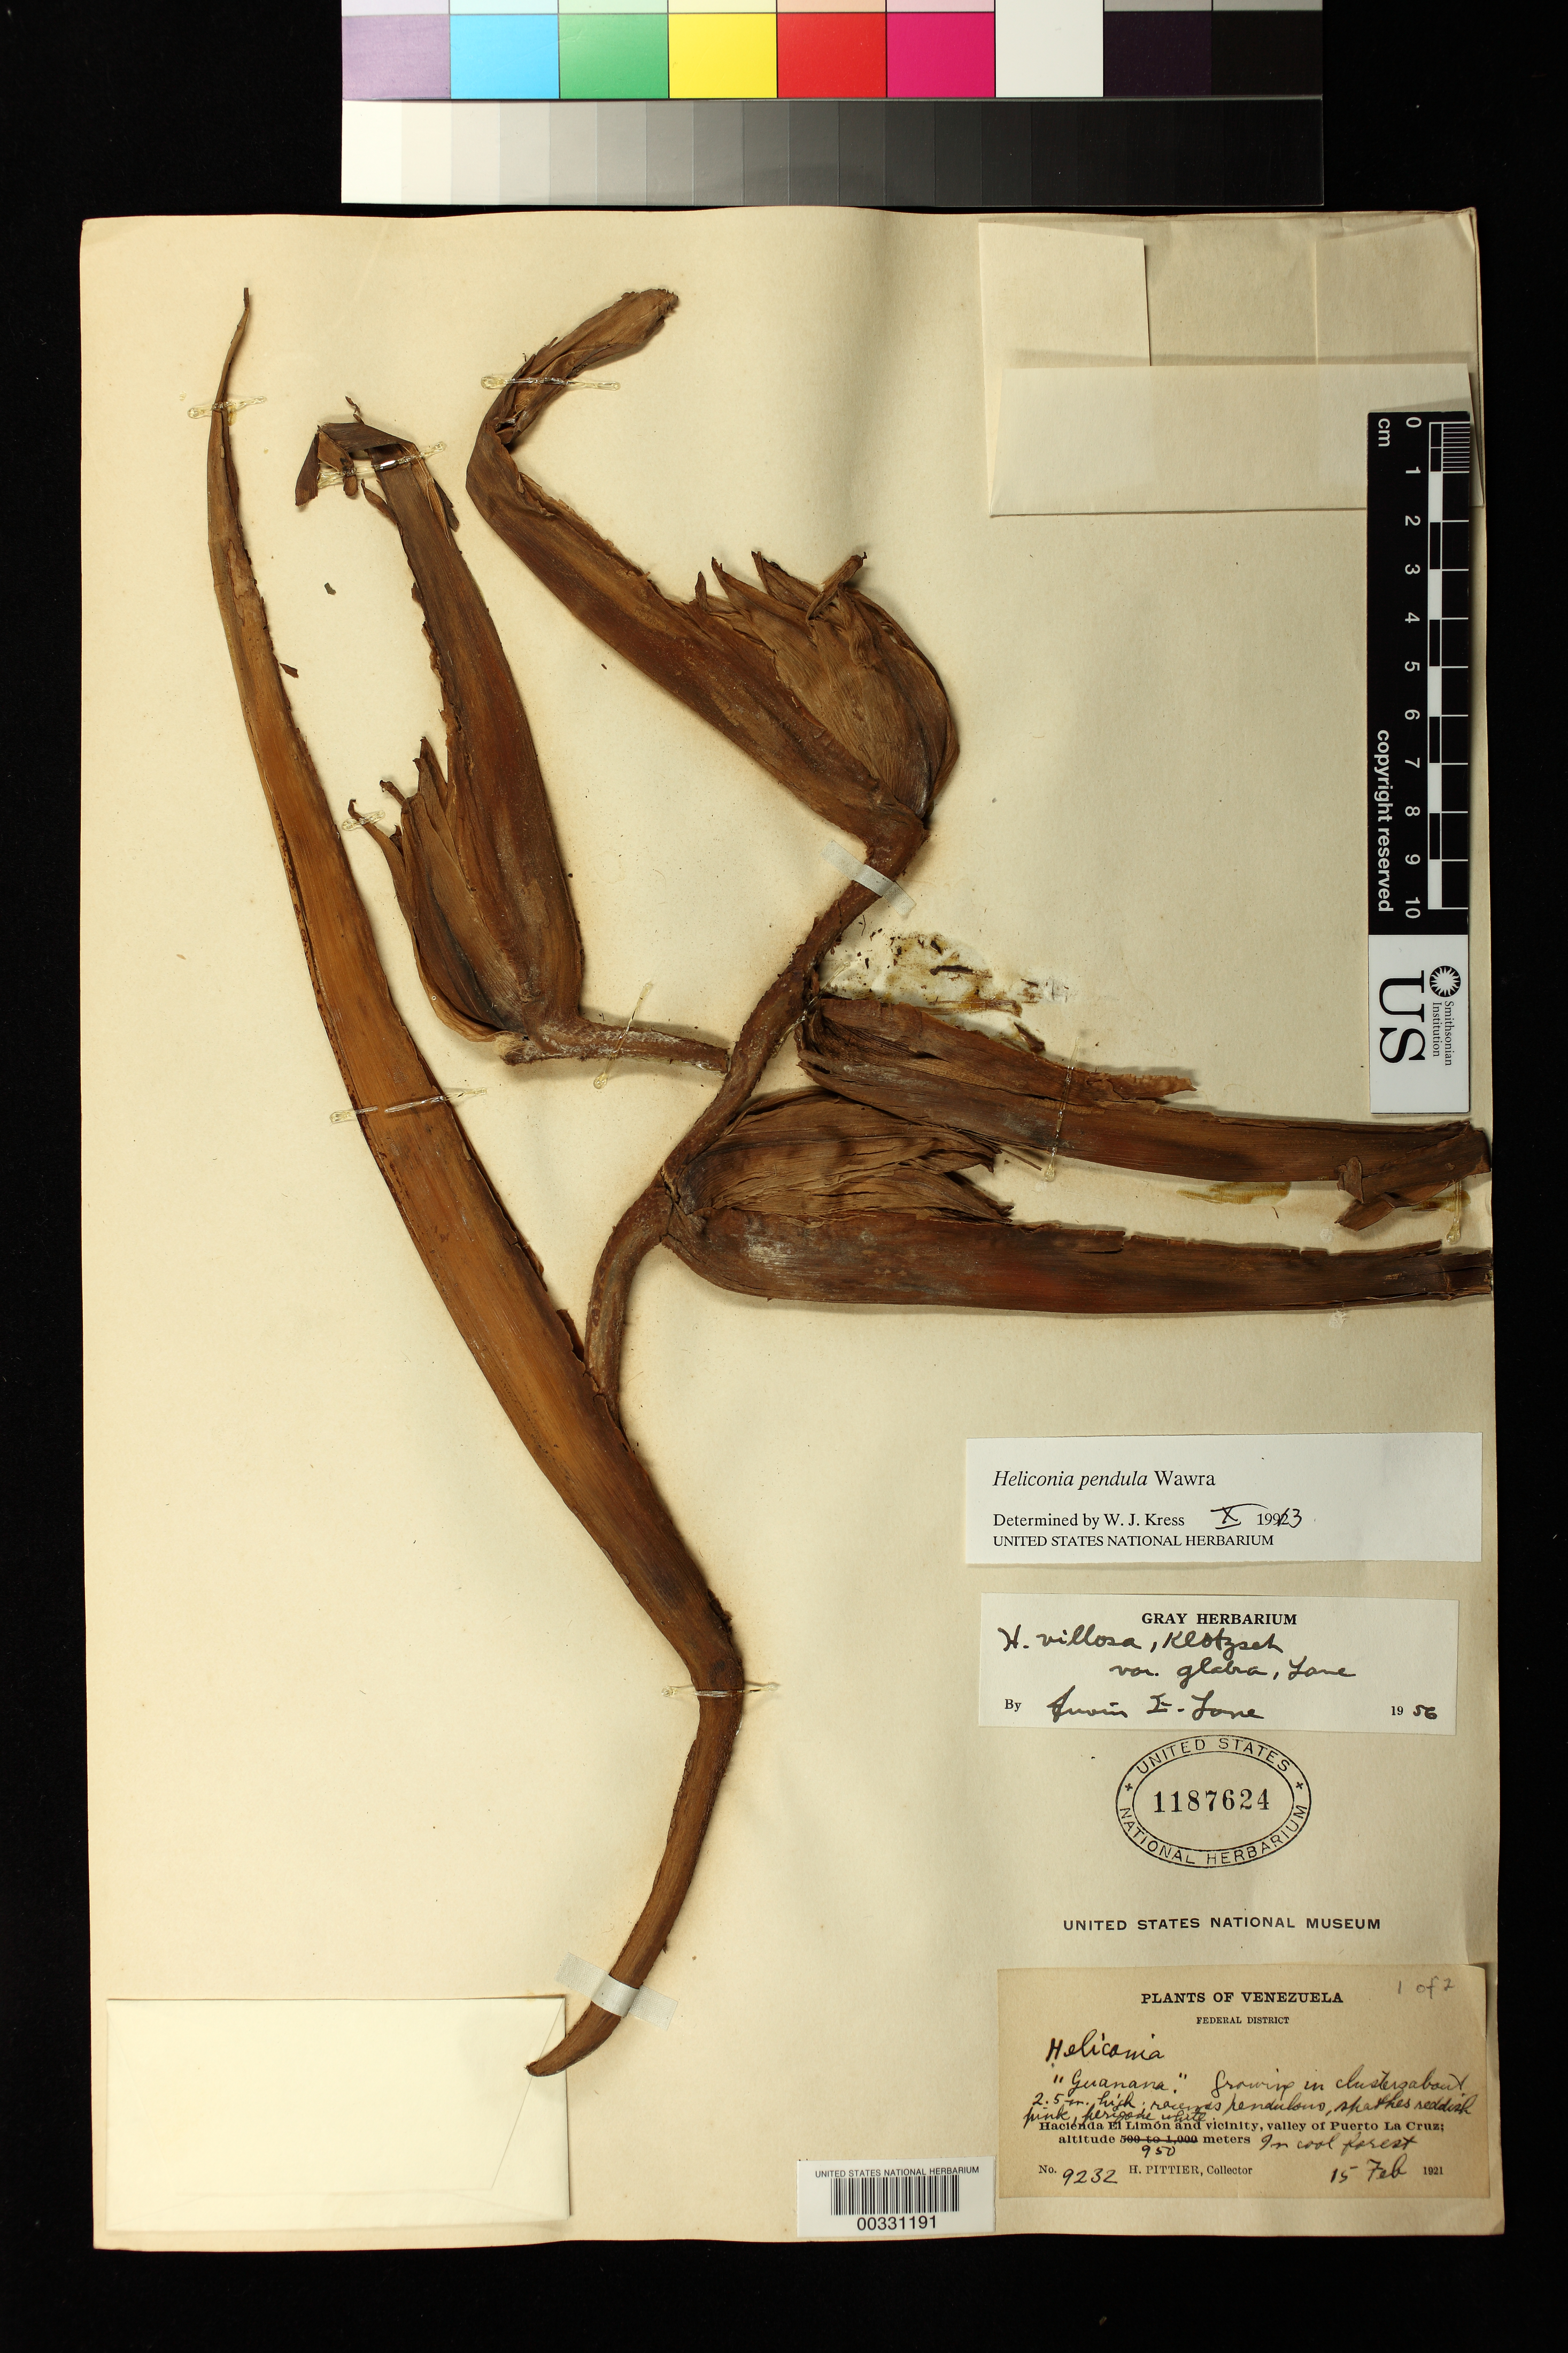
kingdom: Plantae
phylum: Tracheophyta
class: Liliopsida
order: Zingiberales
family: Heliconiaceae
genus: Heliconia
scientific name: Heliconia pendula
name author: Wawra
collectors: H. F. Pittier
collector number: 9232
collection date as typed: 15 Feb 1921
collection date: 1921-02-15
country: Venezuela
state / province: Distrito Federal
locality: Hacienda el limon and vicinity, valley of puerto la cruz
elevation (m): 950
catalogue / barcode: US 1187624